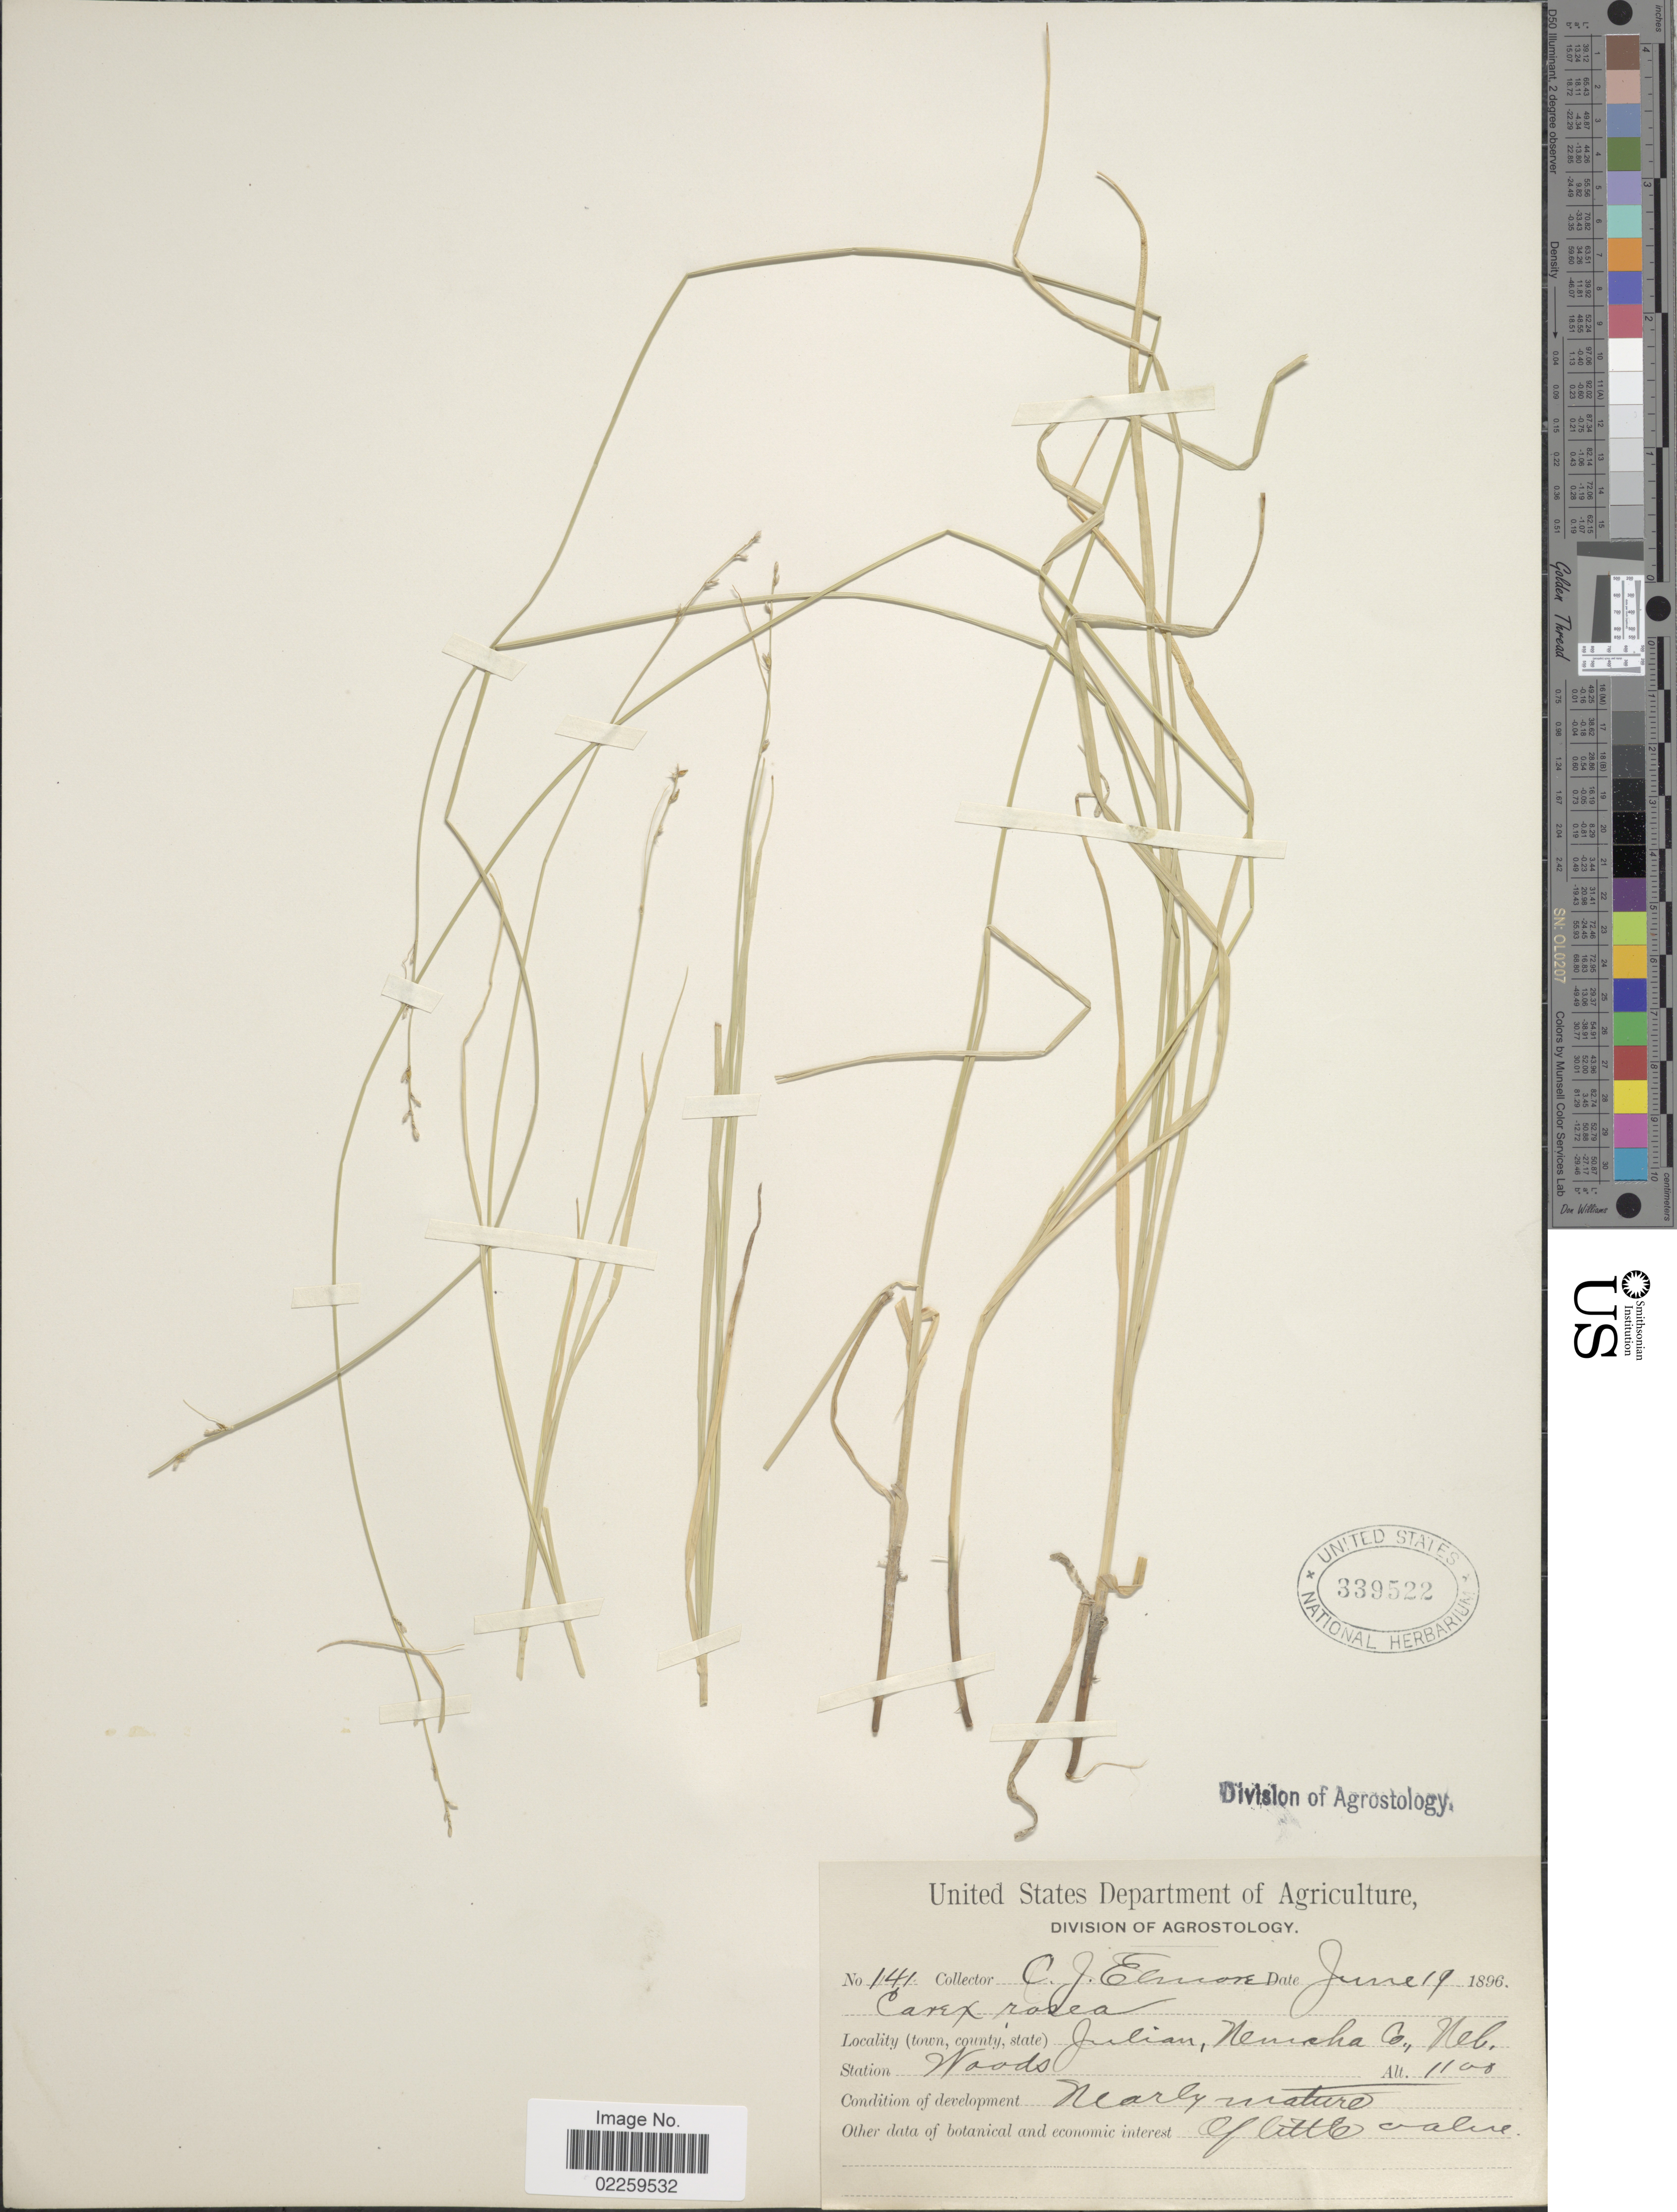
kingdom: Plantae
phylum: Tracheophyta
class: Liliopsida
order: Poales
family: Cyperaceae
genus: Carex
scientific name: Carex rosea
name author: Willd.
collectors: C. Elmore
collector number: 141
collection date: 1896-06-19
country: United States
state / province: Nebraska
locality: Julian, Nebraska co., Neb.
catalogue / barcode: US 339522